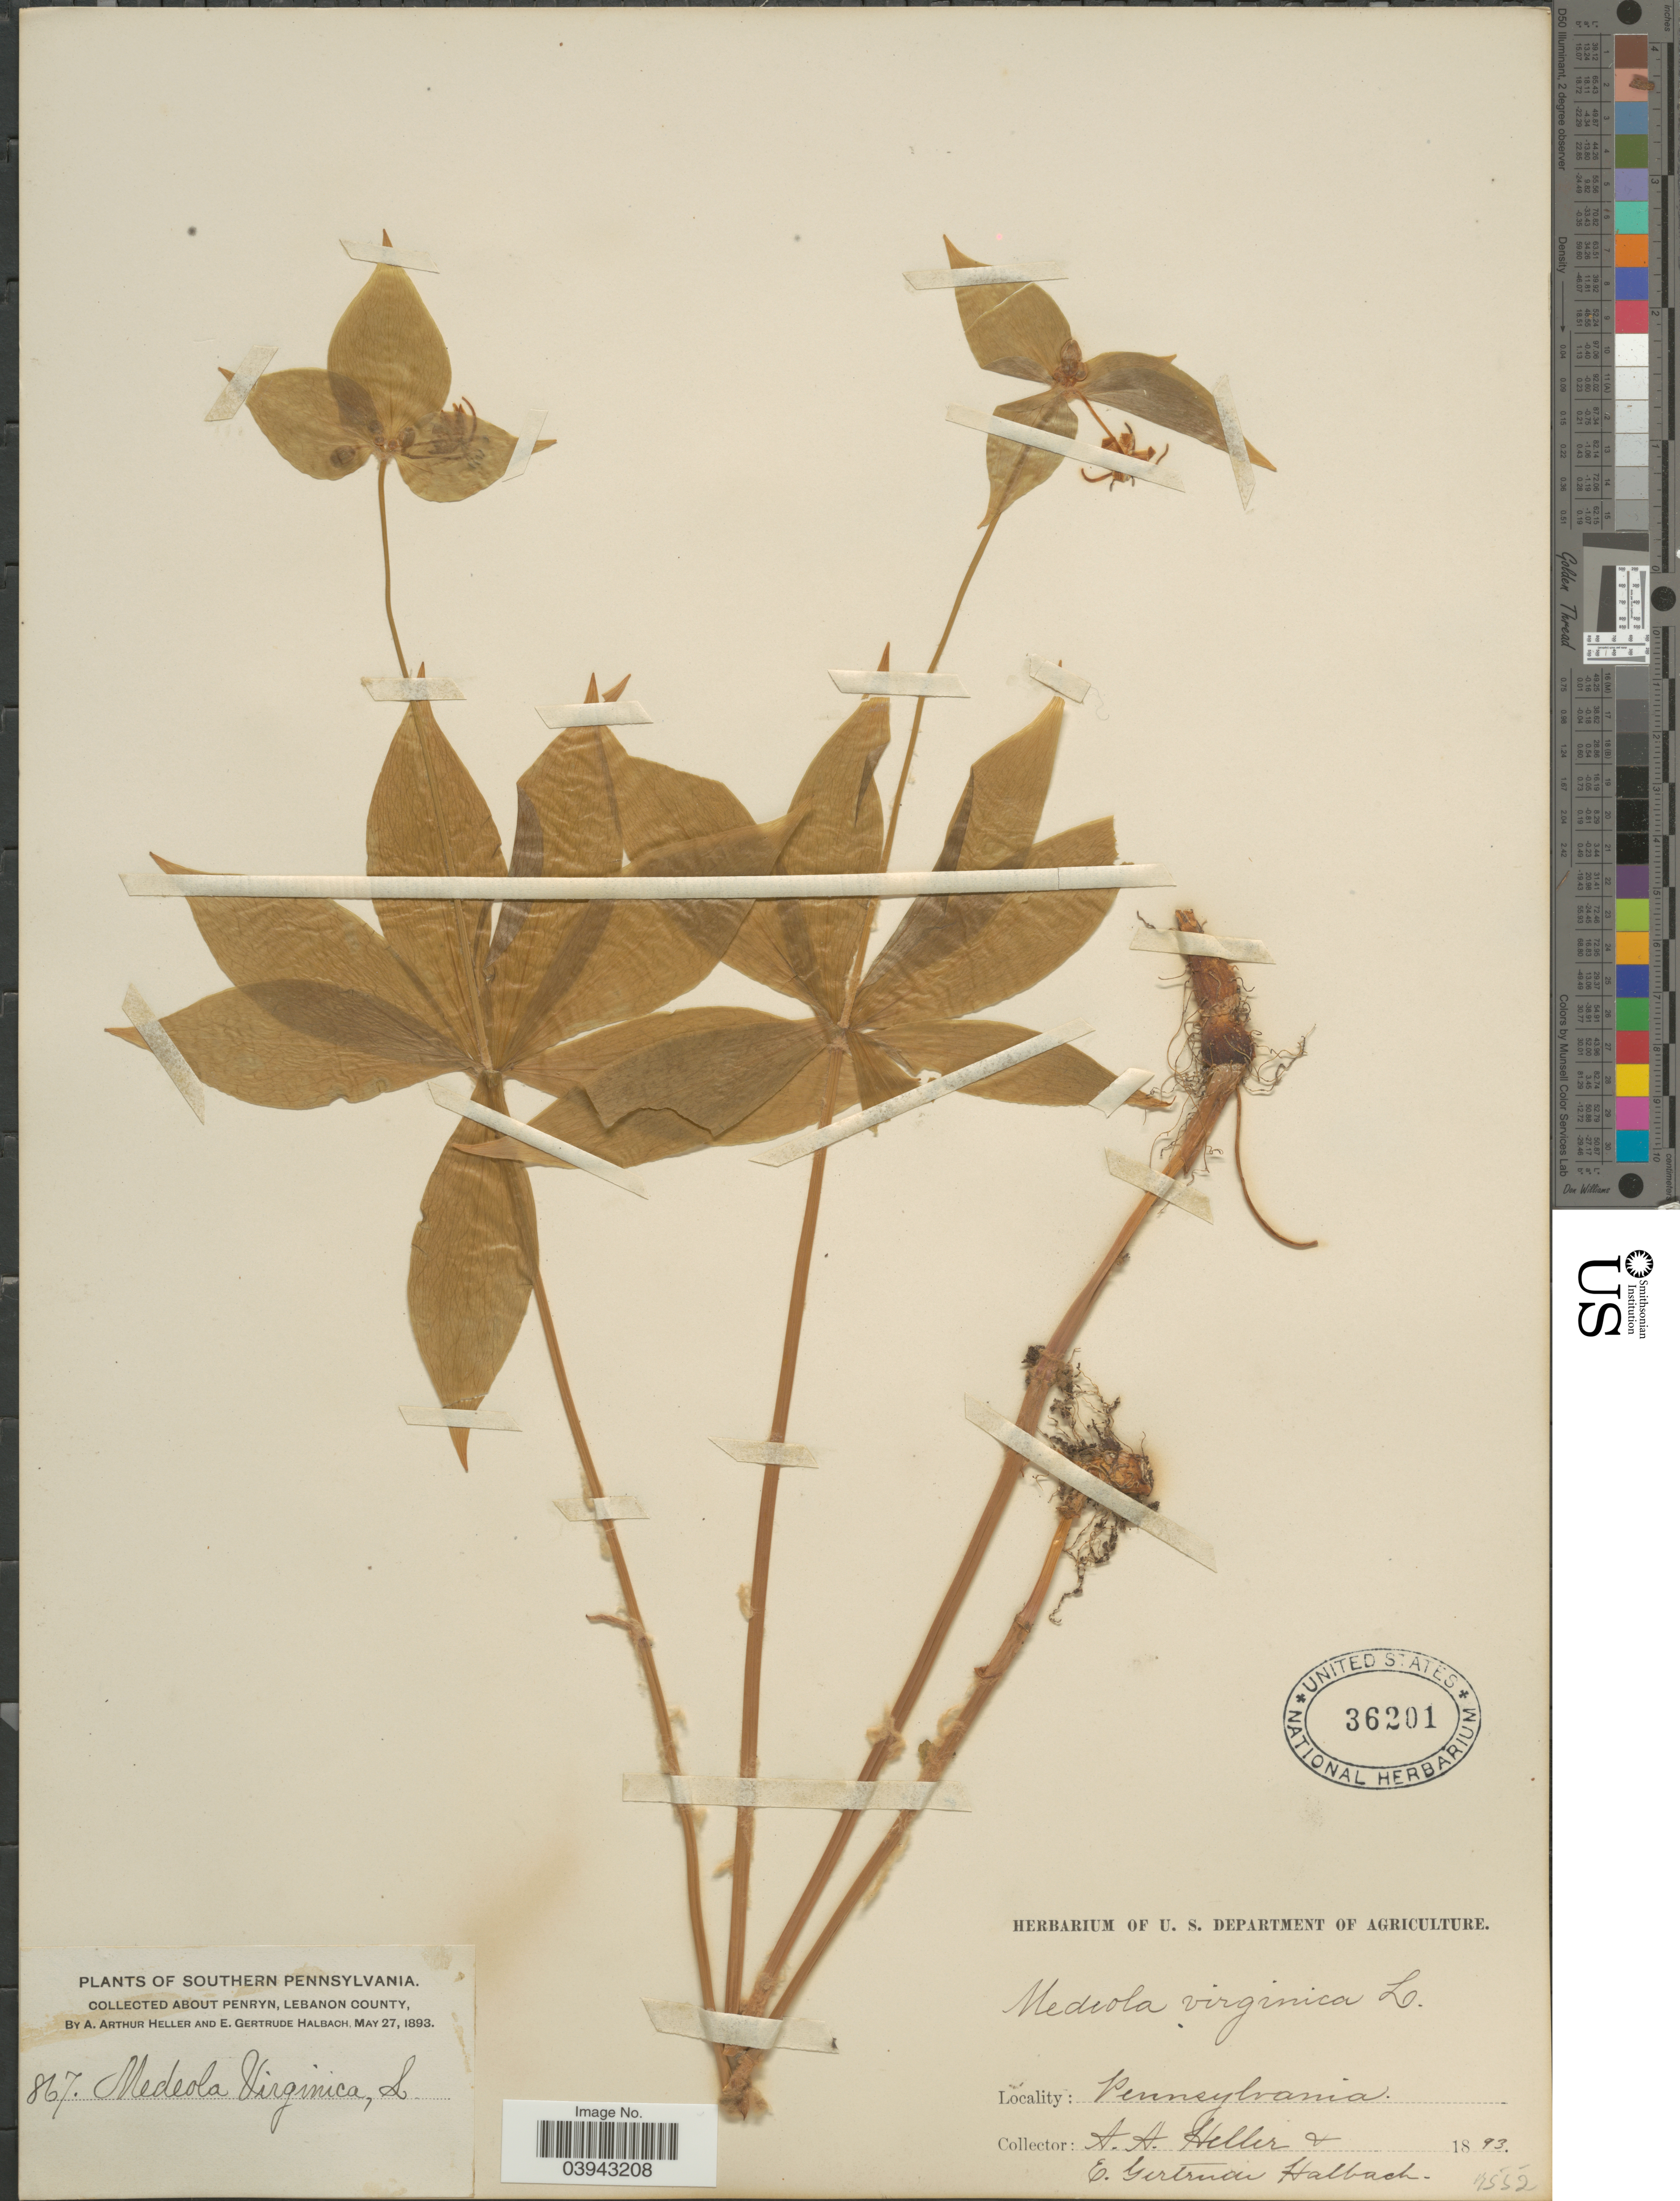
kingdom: Plantae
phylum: Tracheophyta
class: Liliopsida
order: Liliales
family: Liliaceae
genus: Medeola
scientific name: Medeola virginiana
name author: (L.) Desf.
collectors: A. A. Heller & E. G. Halbach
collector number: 867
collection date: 1893-05-27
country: United States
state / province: Pennsylvania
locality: Southern Pennsylvania. About Penryn, Lebanon County.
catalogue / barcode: US 36201